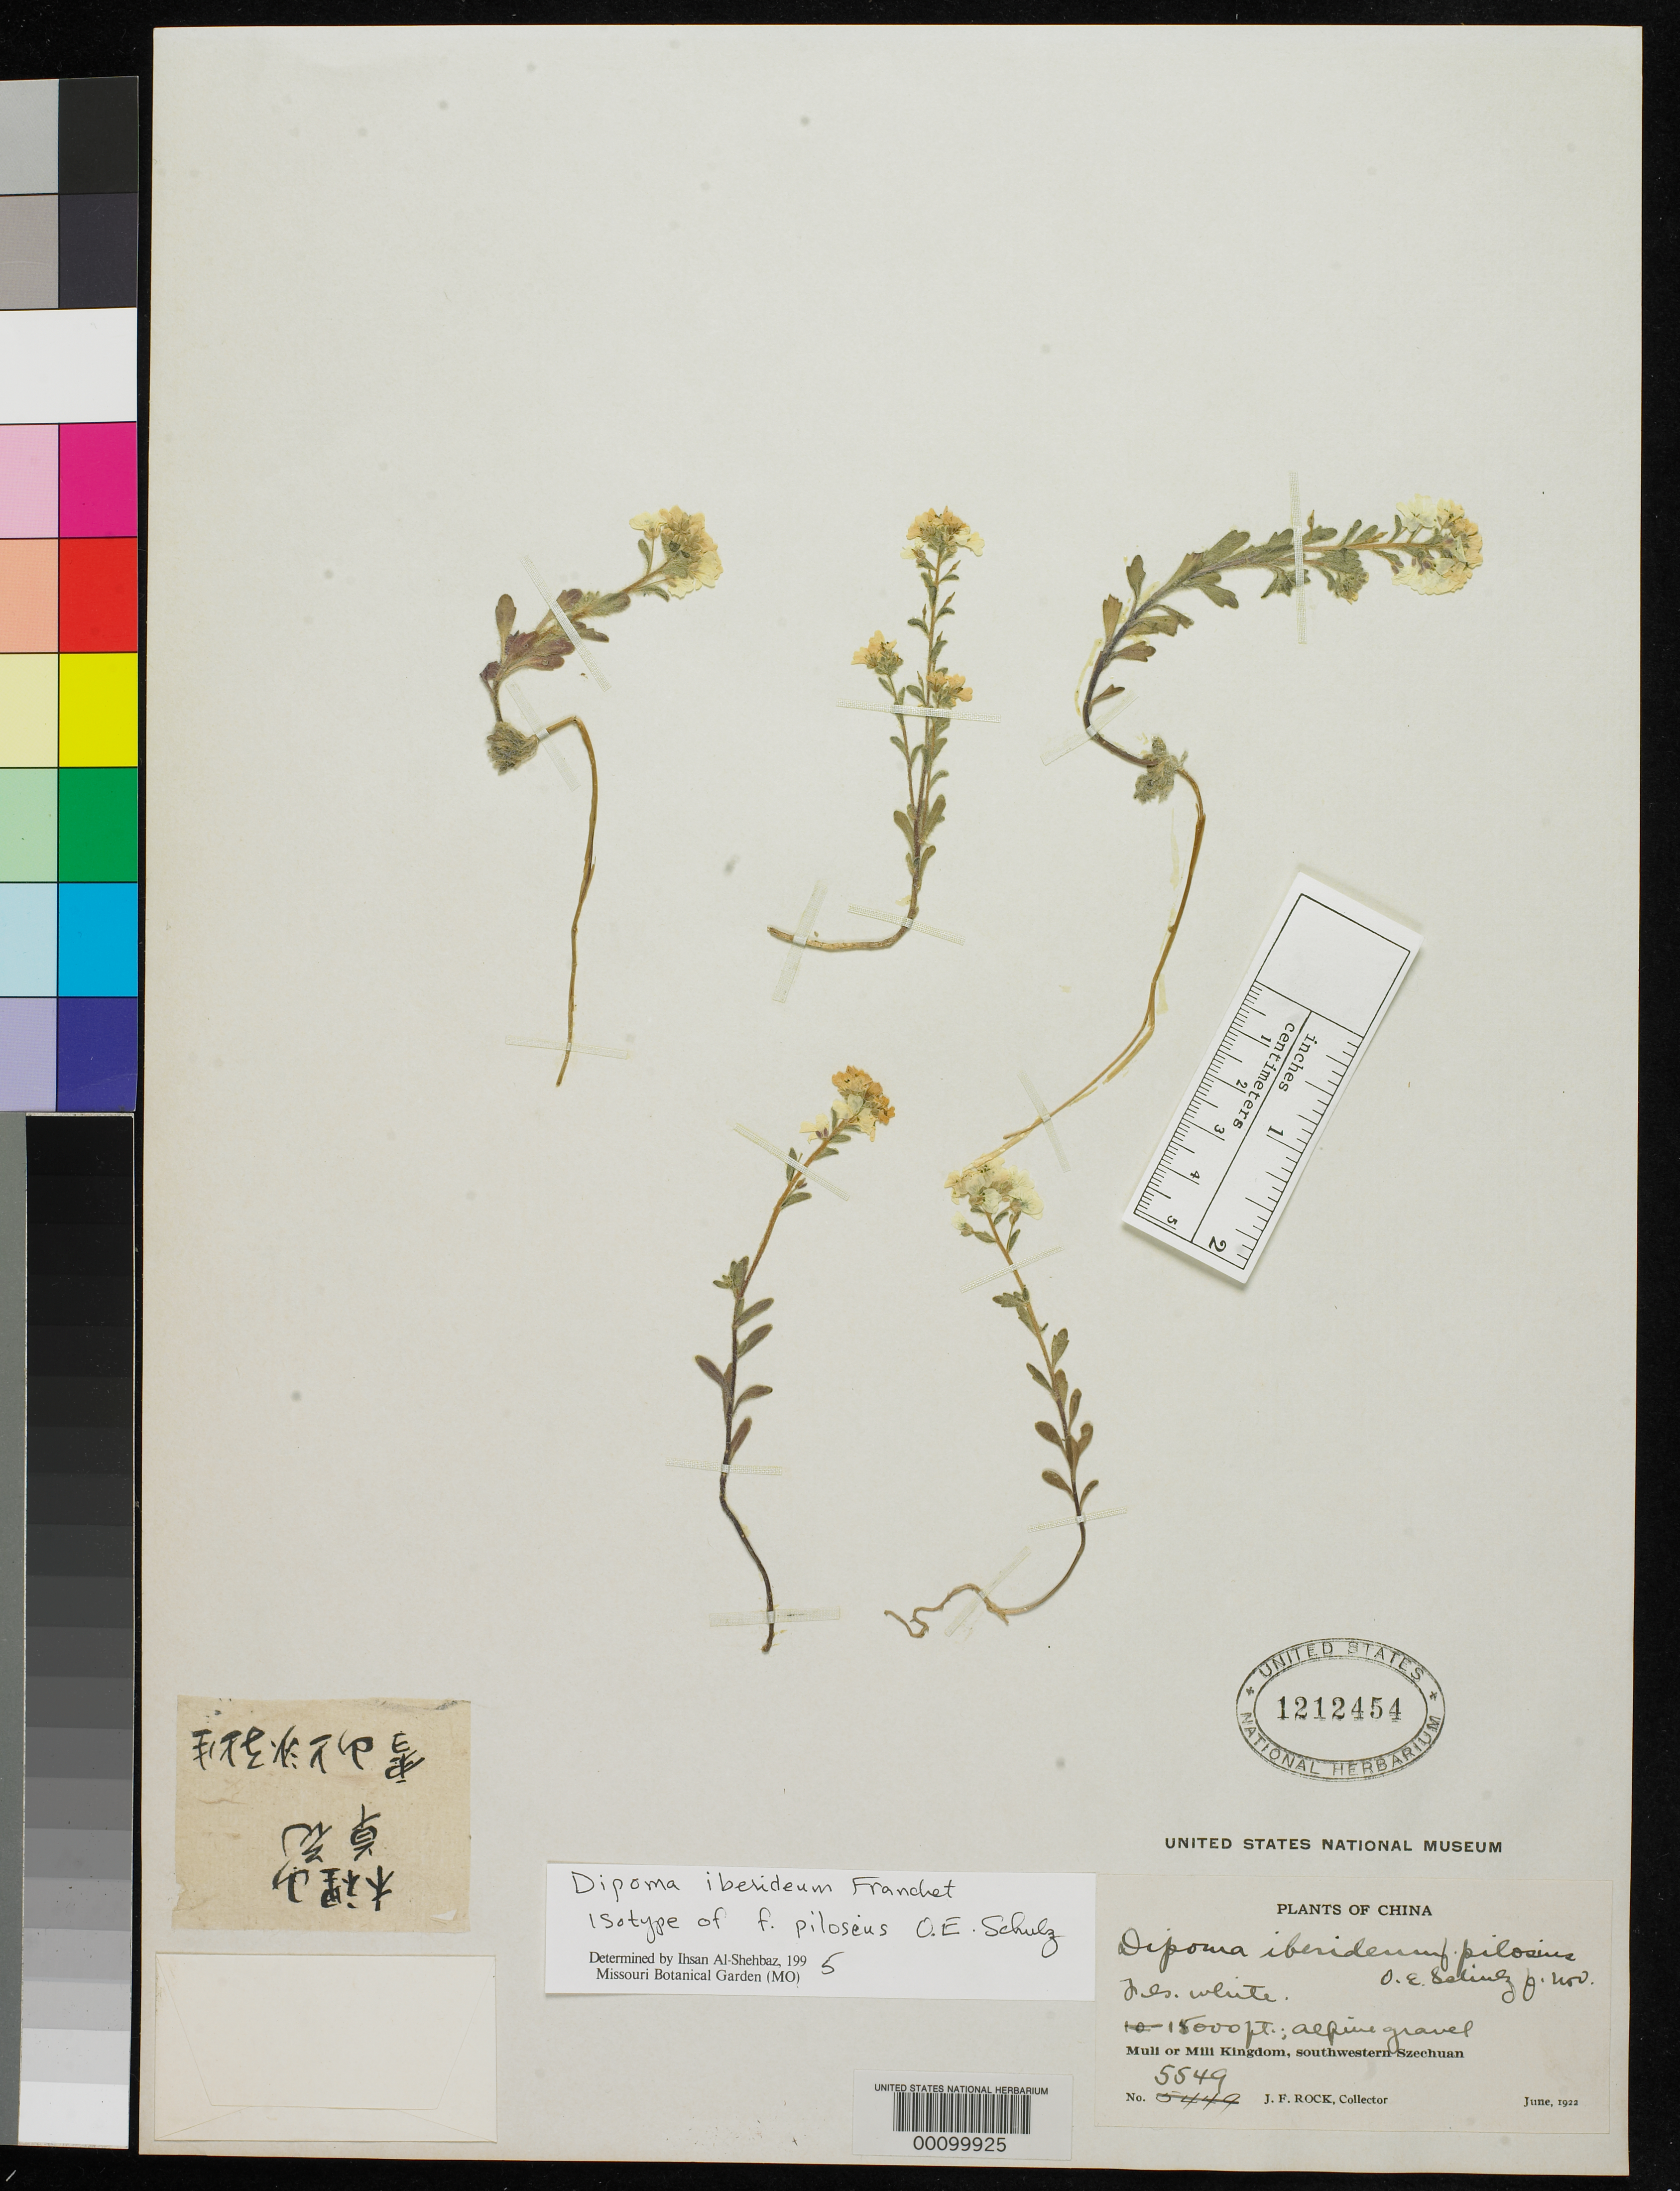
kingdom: Plantae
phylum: Tracheophyta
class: Magnoliopsida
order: Brassicales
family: Brassicaceae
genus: Dipoma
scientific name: Dipoma iberideum f. pilosius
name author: O.E. Schulz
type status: Isotype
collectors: J. F. Rock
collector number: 5549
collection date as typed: Jun 1922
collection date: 1922-06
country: China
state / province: Sichuan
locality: Muli or Mili Kingdom.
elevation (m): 4572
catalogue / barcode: US 1212454